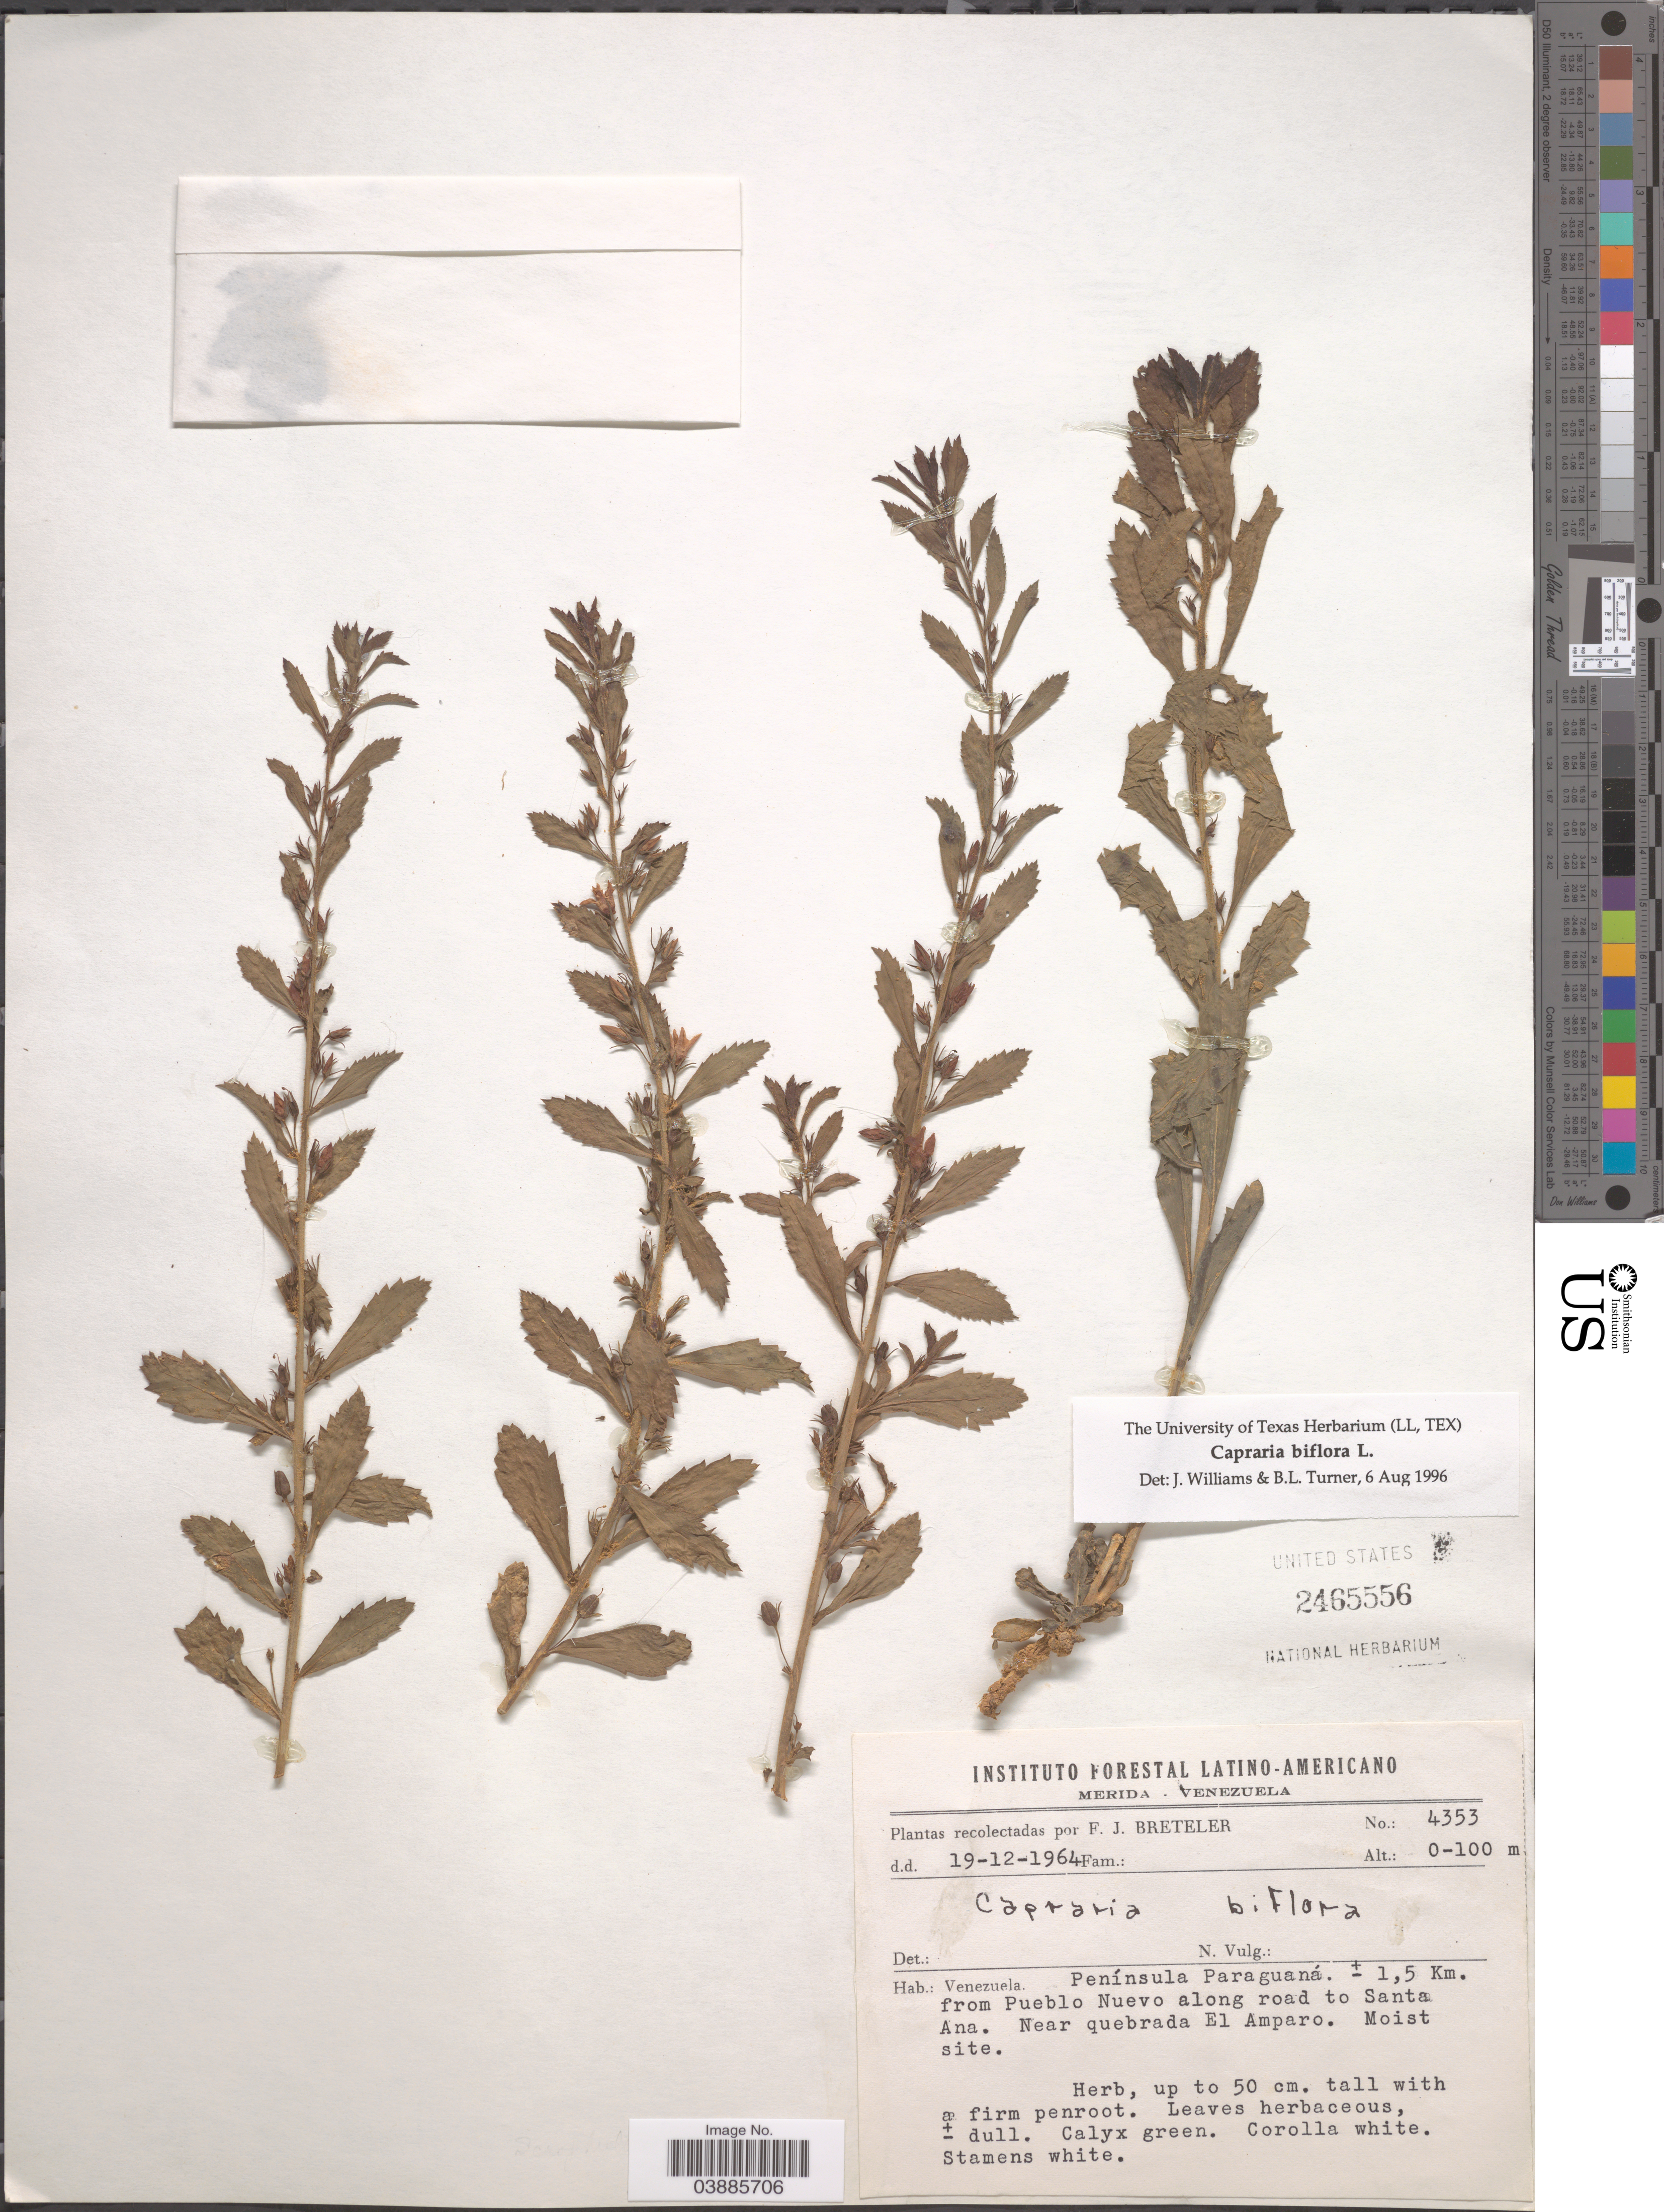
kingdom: Plantae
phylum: Tracheophyta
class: Magnoliopsida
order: Lamiales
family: Scrophulariaceae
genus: Capraria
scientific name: Capraria biflora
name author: L.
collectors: F. J. Breteler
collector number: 4353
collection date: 1964-12-19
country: Paraguay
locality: Península Paraguaná. ± 1.5 Km. from Pueblo Nuevo along road to Santa Ana. Near quebrada El Amparo.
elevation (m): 0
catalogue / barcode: US 2465556